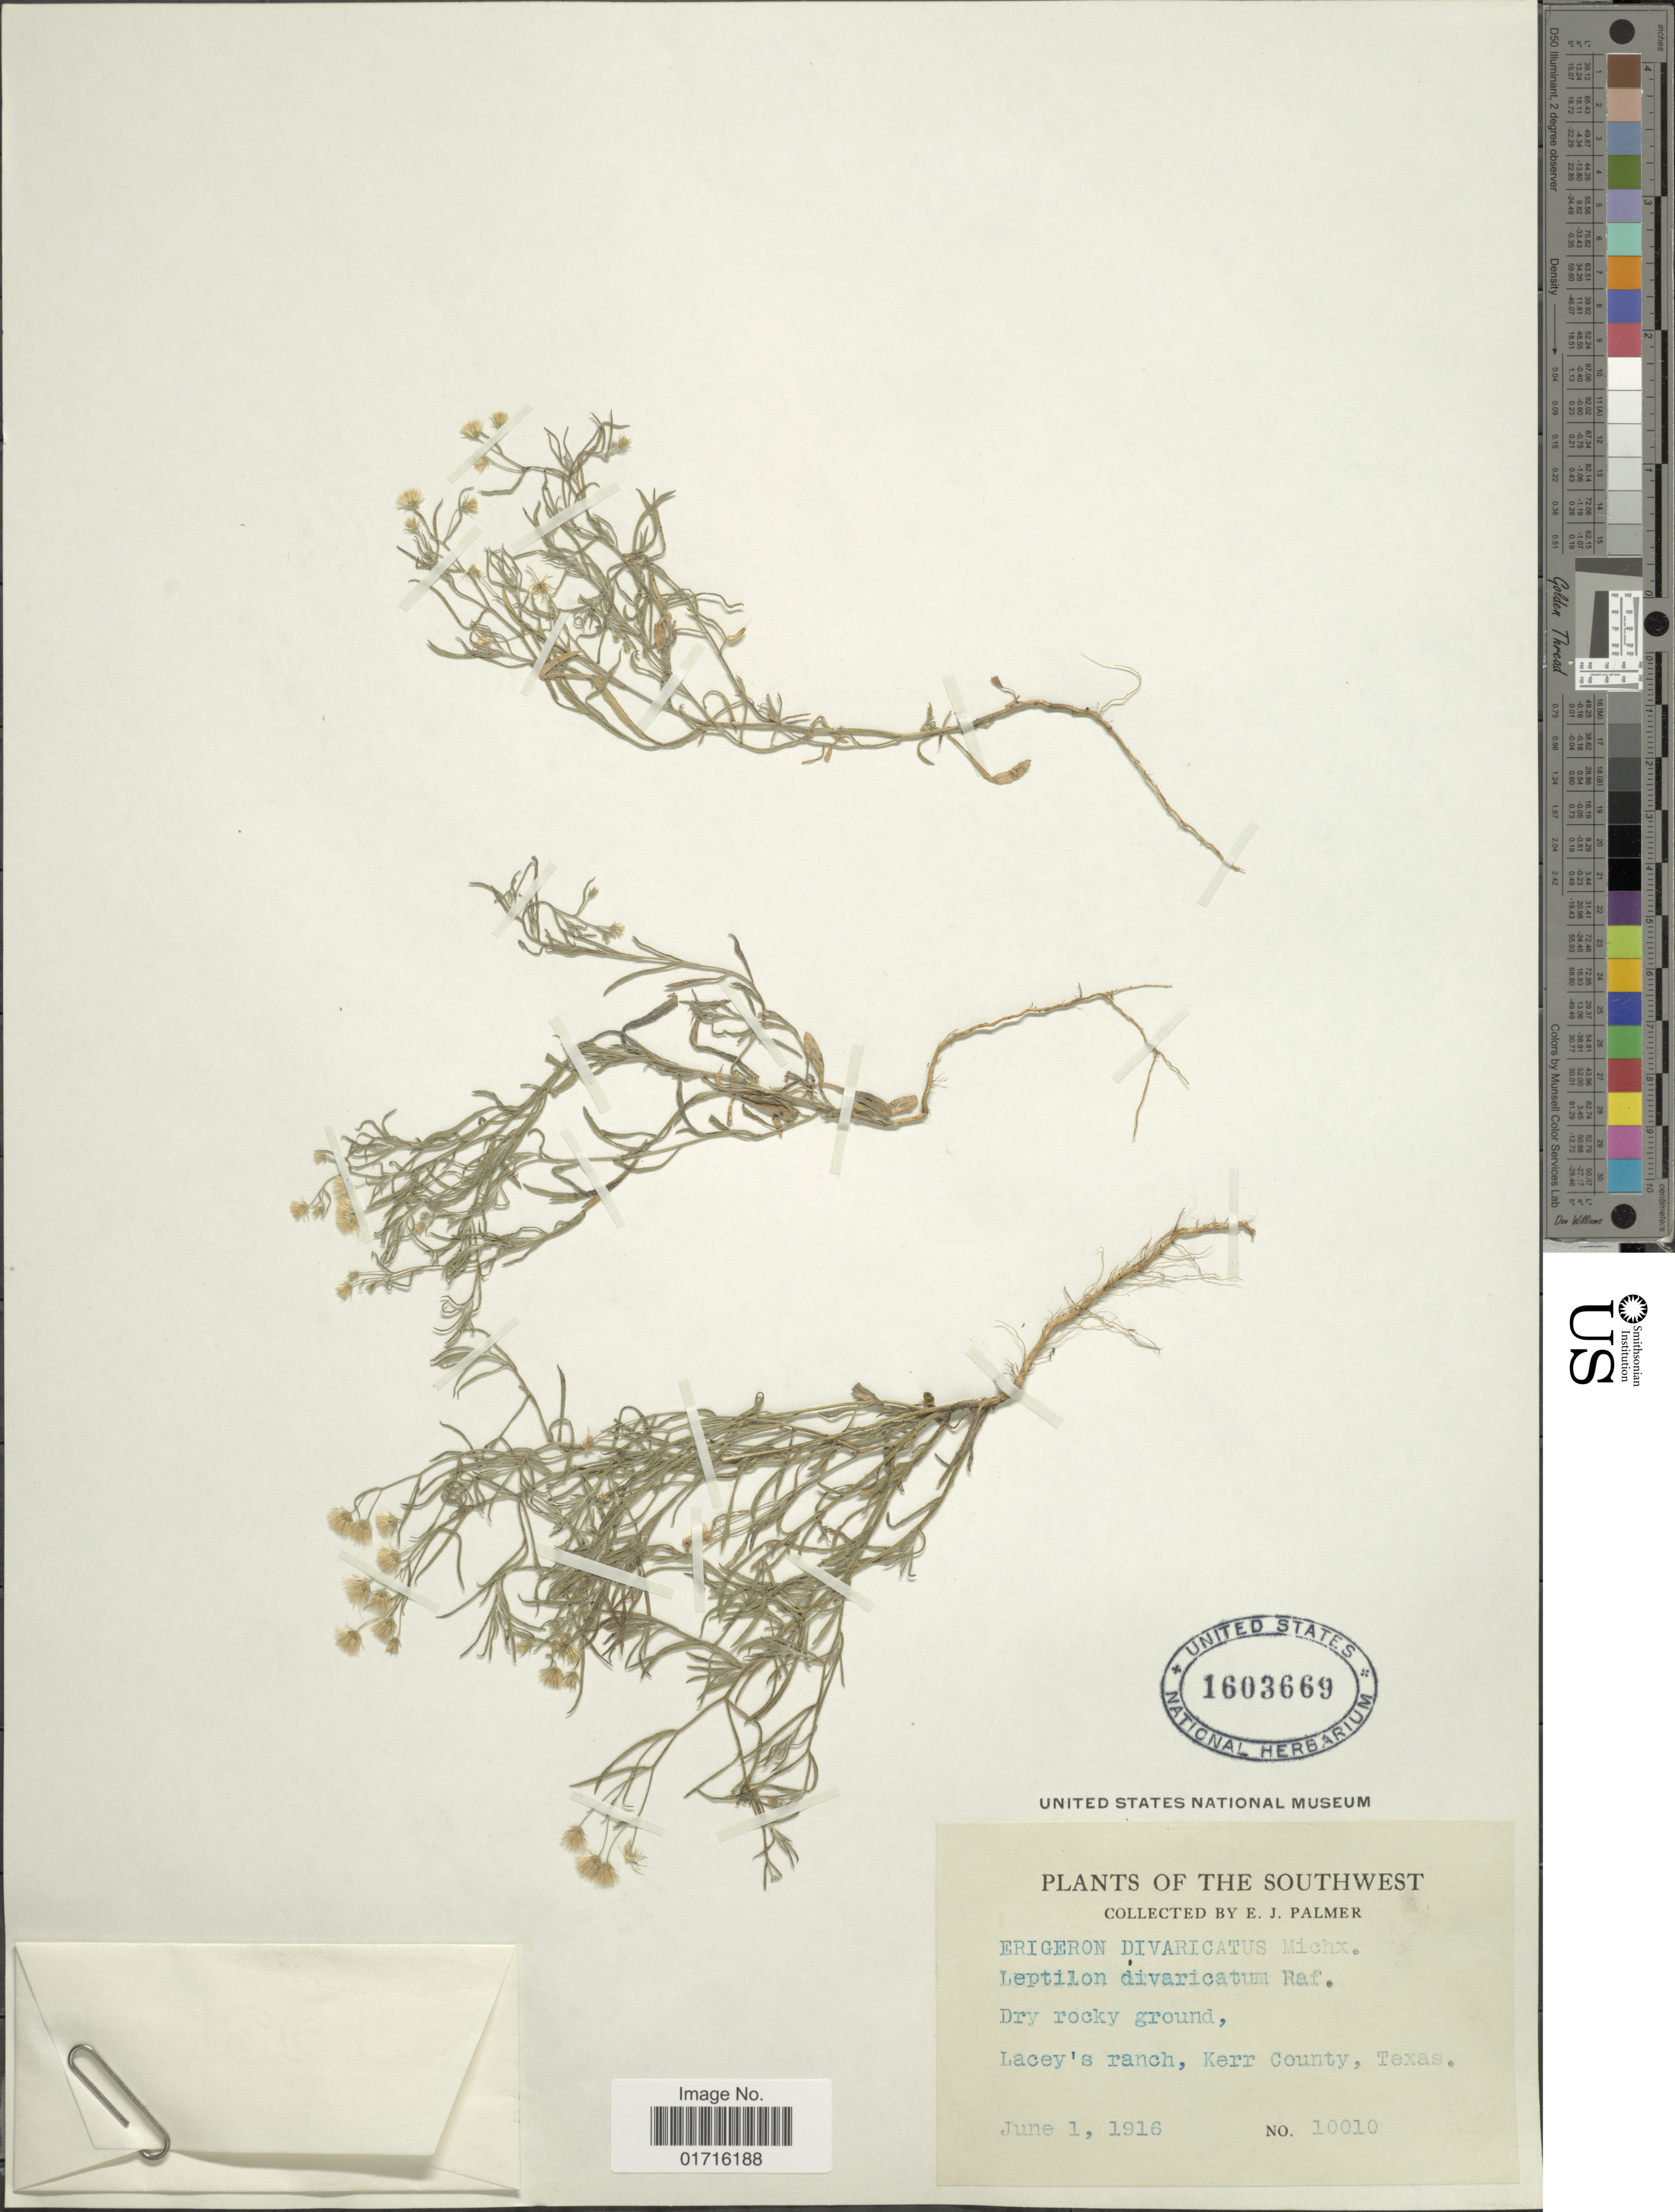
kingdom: Plantae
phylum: Tracheophyta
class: Magnoliopsida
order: Asterales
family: Asteraceae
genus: Conyza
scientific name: Conyza divaricata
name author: Spreng.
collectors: E. J. Palmer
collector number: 10010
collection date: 1916-06-01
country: United States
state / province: Texas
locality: The Southwest,Lacey's ranch, Kerr County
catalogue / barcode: US 1603669